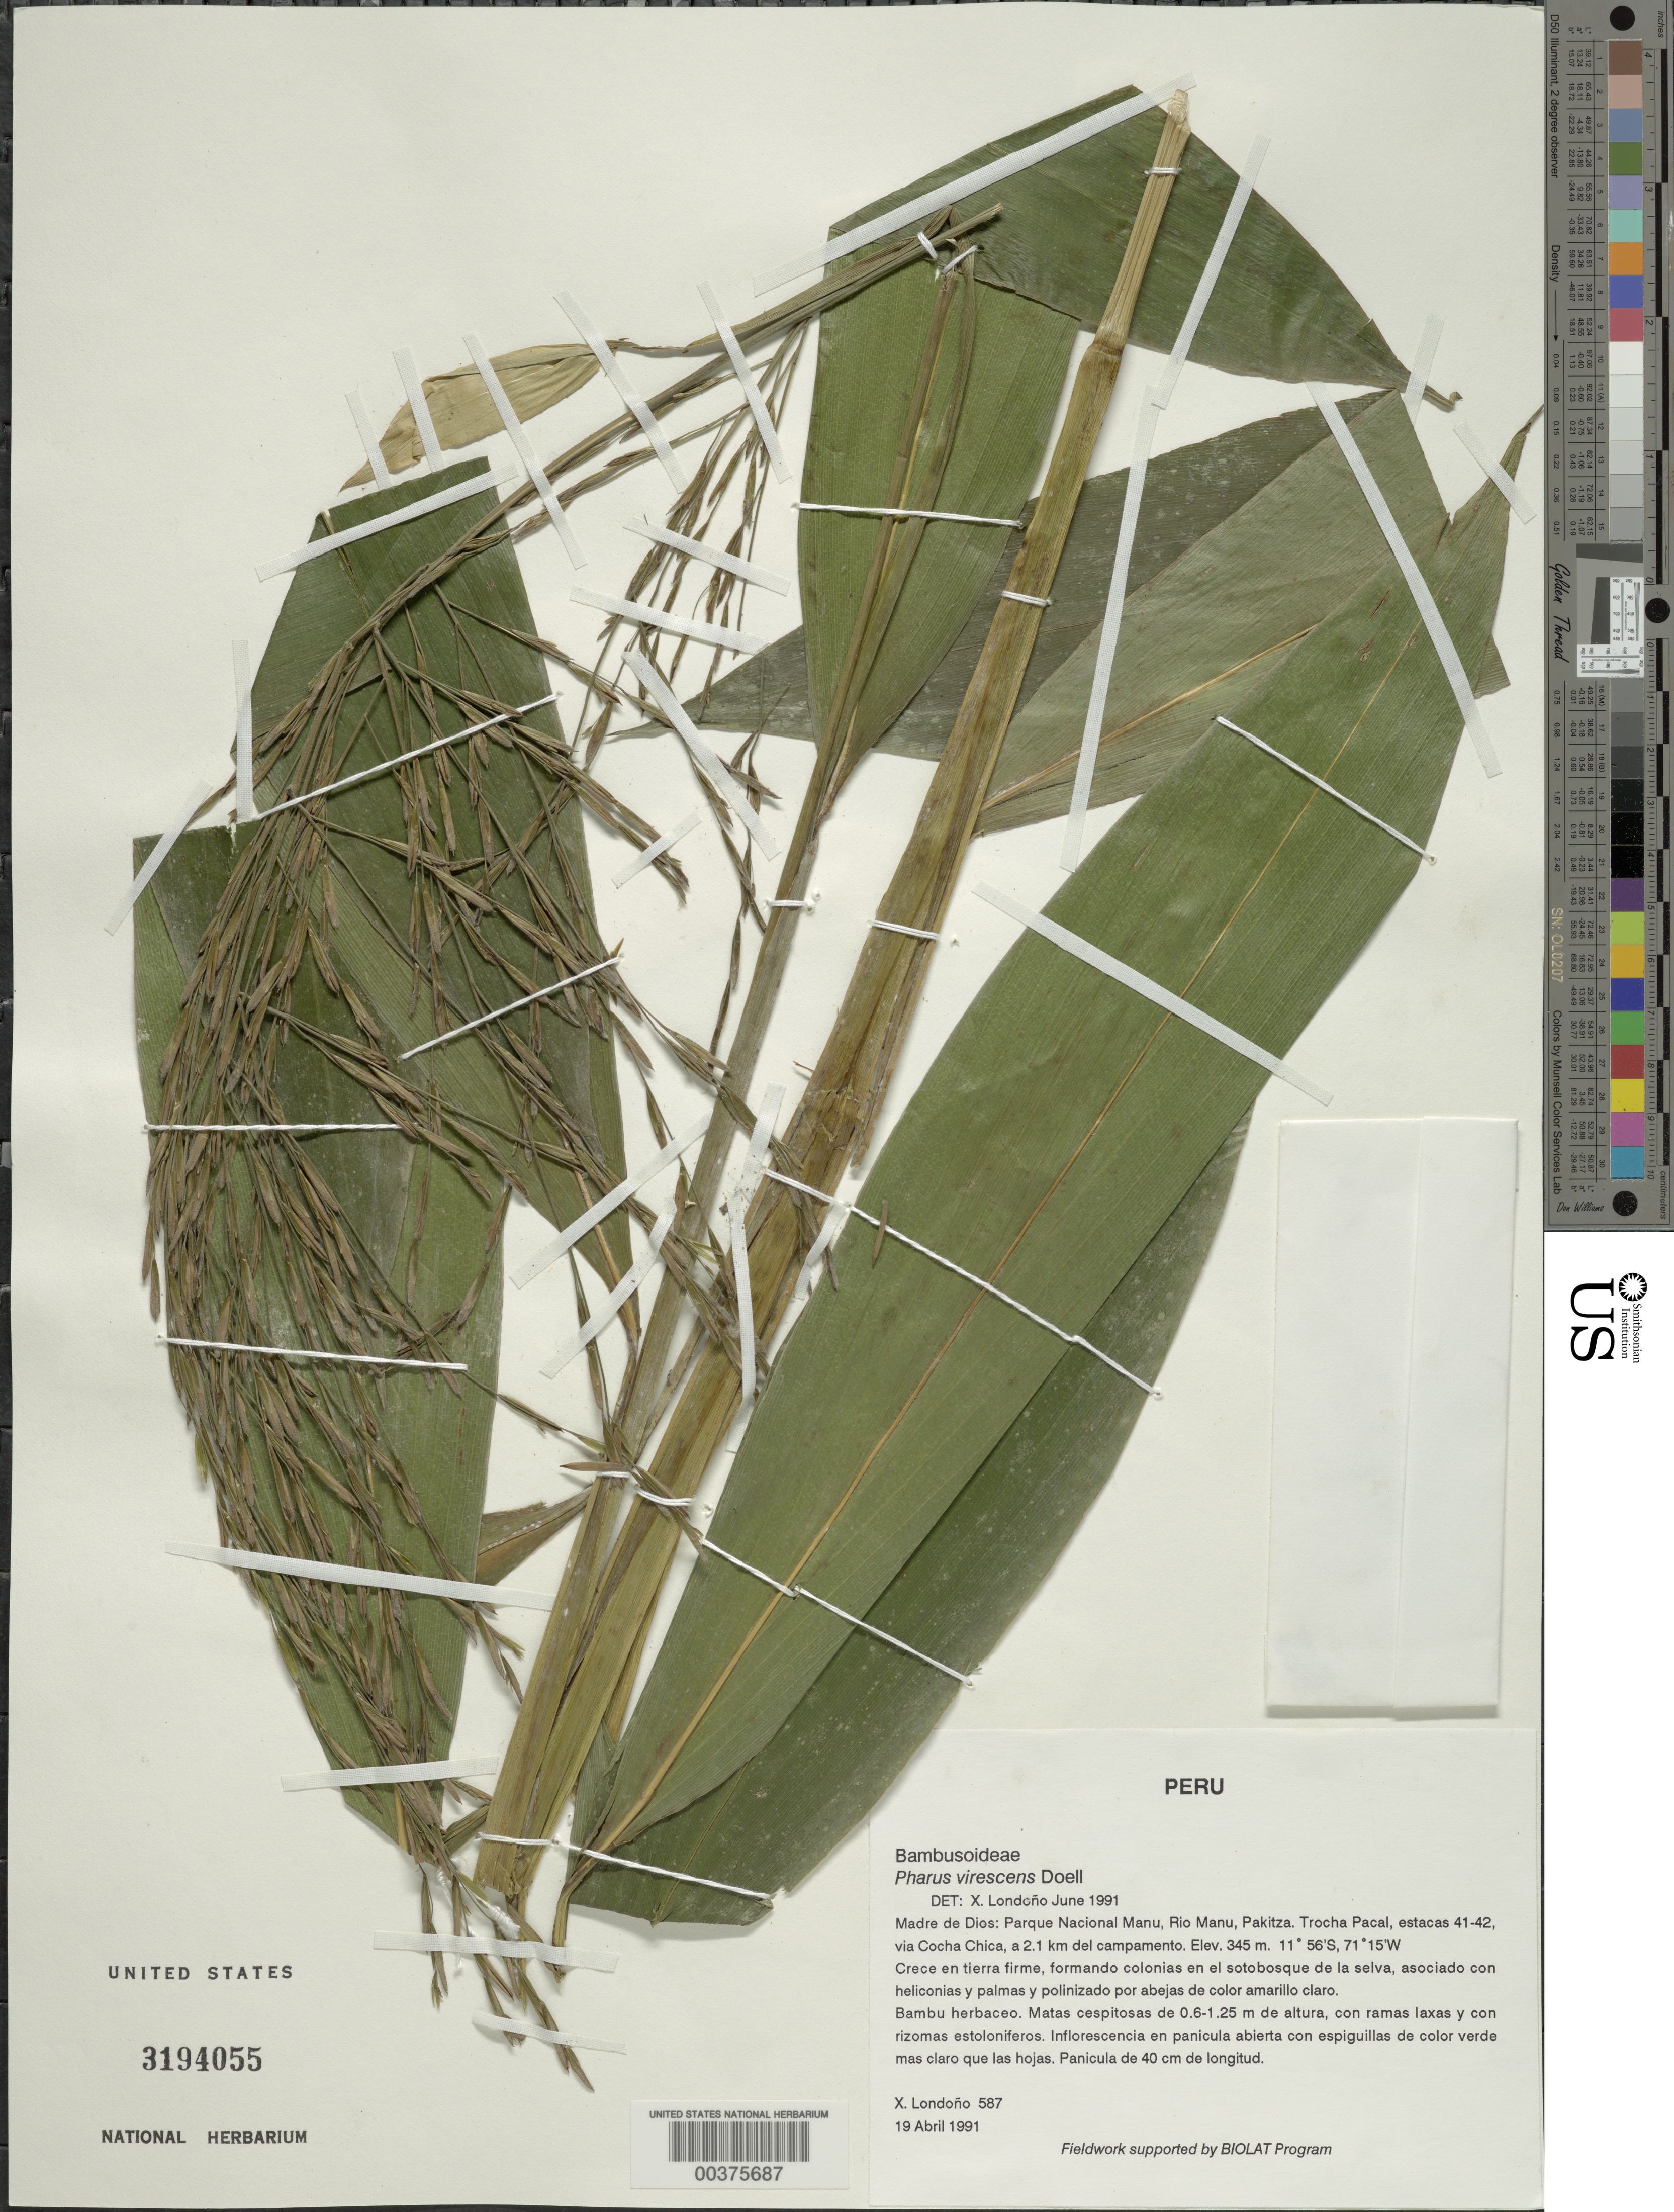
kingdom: Plantae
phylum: Tracheophyta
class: Liliopsida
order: Poales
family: Poaceae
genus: Pharus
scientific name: Pharus virescens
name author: Döll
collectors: X. Londoño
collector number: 587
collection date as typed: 19 Apr 1991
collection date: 1991-04-19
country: Peru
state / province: Madre de Dios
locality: Parque nacional manu, rio manu, pakitza; trocha pacal, estaca 41-42, via cocha chica, a 2.1 km del campamento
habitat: En tierra firme, formando colonias en el sotobosque de la selva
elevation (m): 345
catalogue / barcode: US 3194055